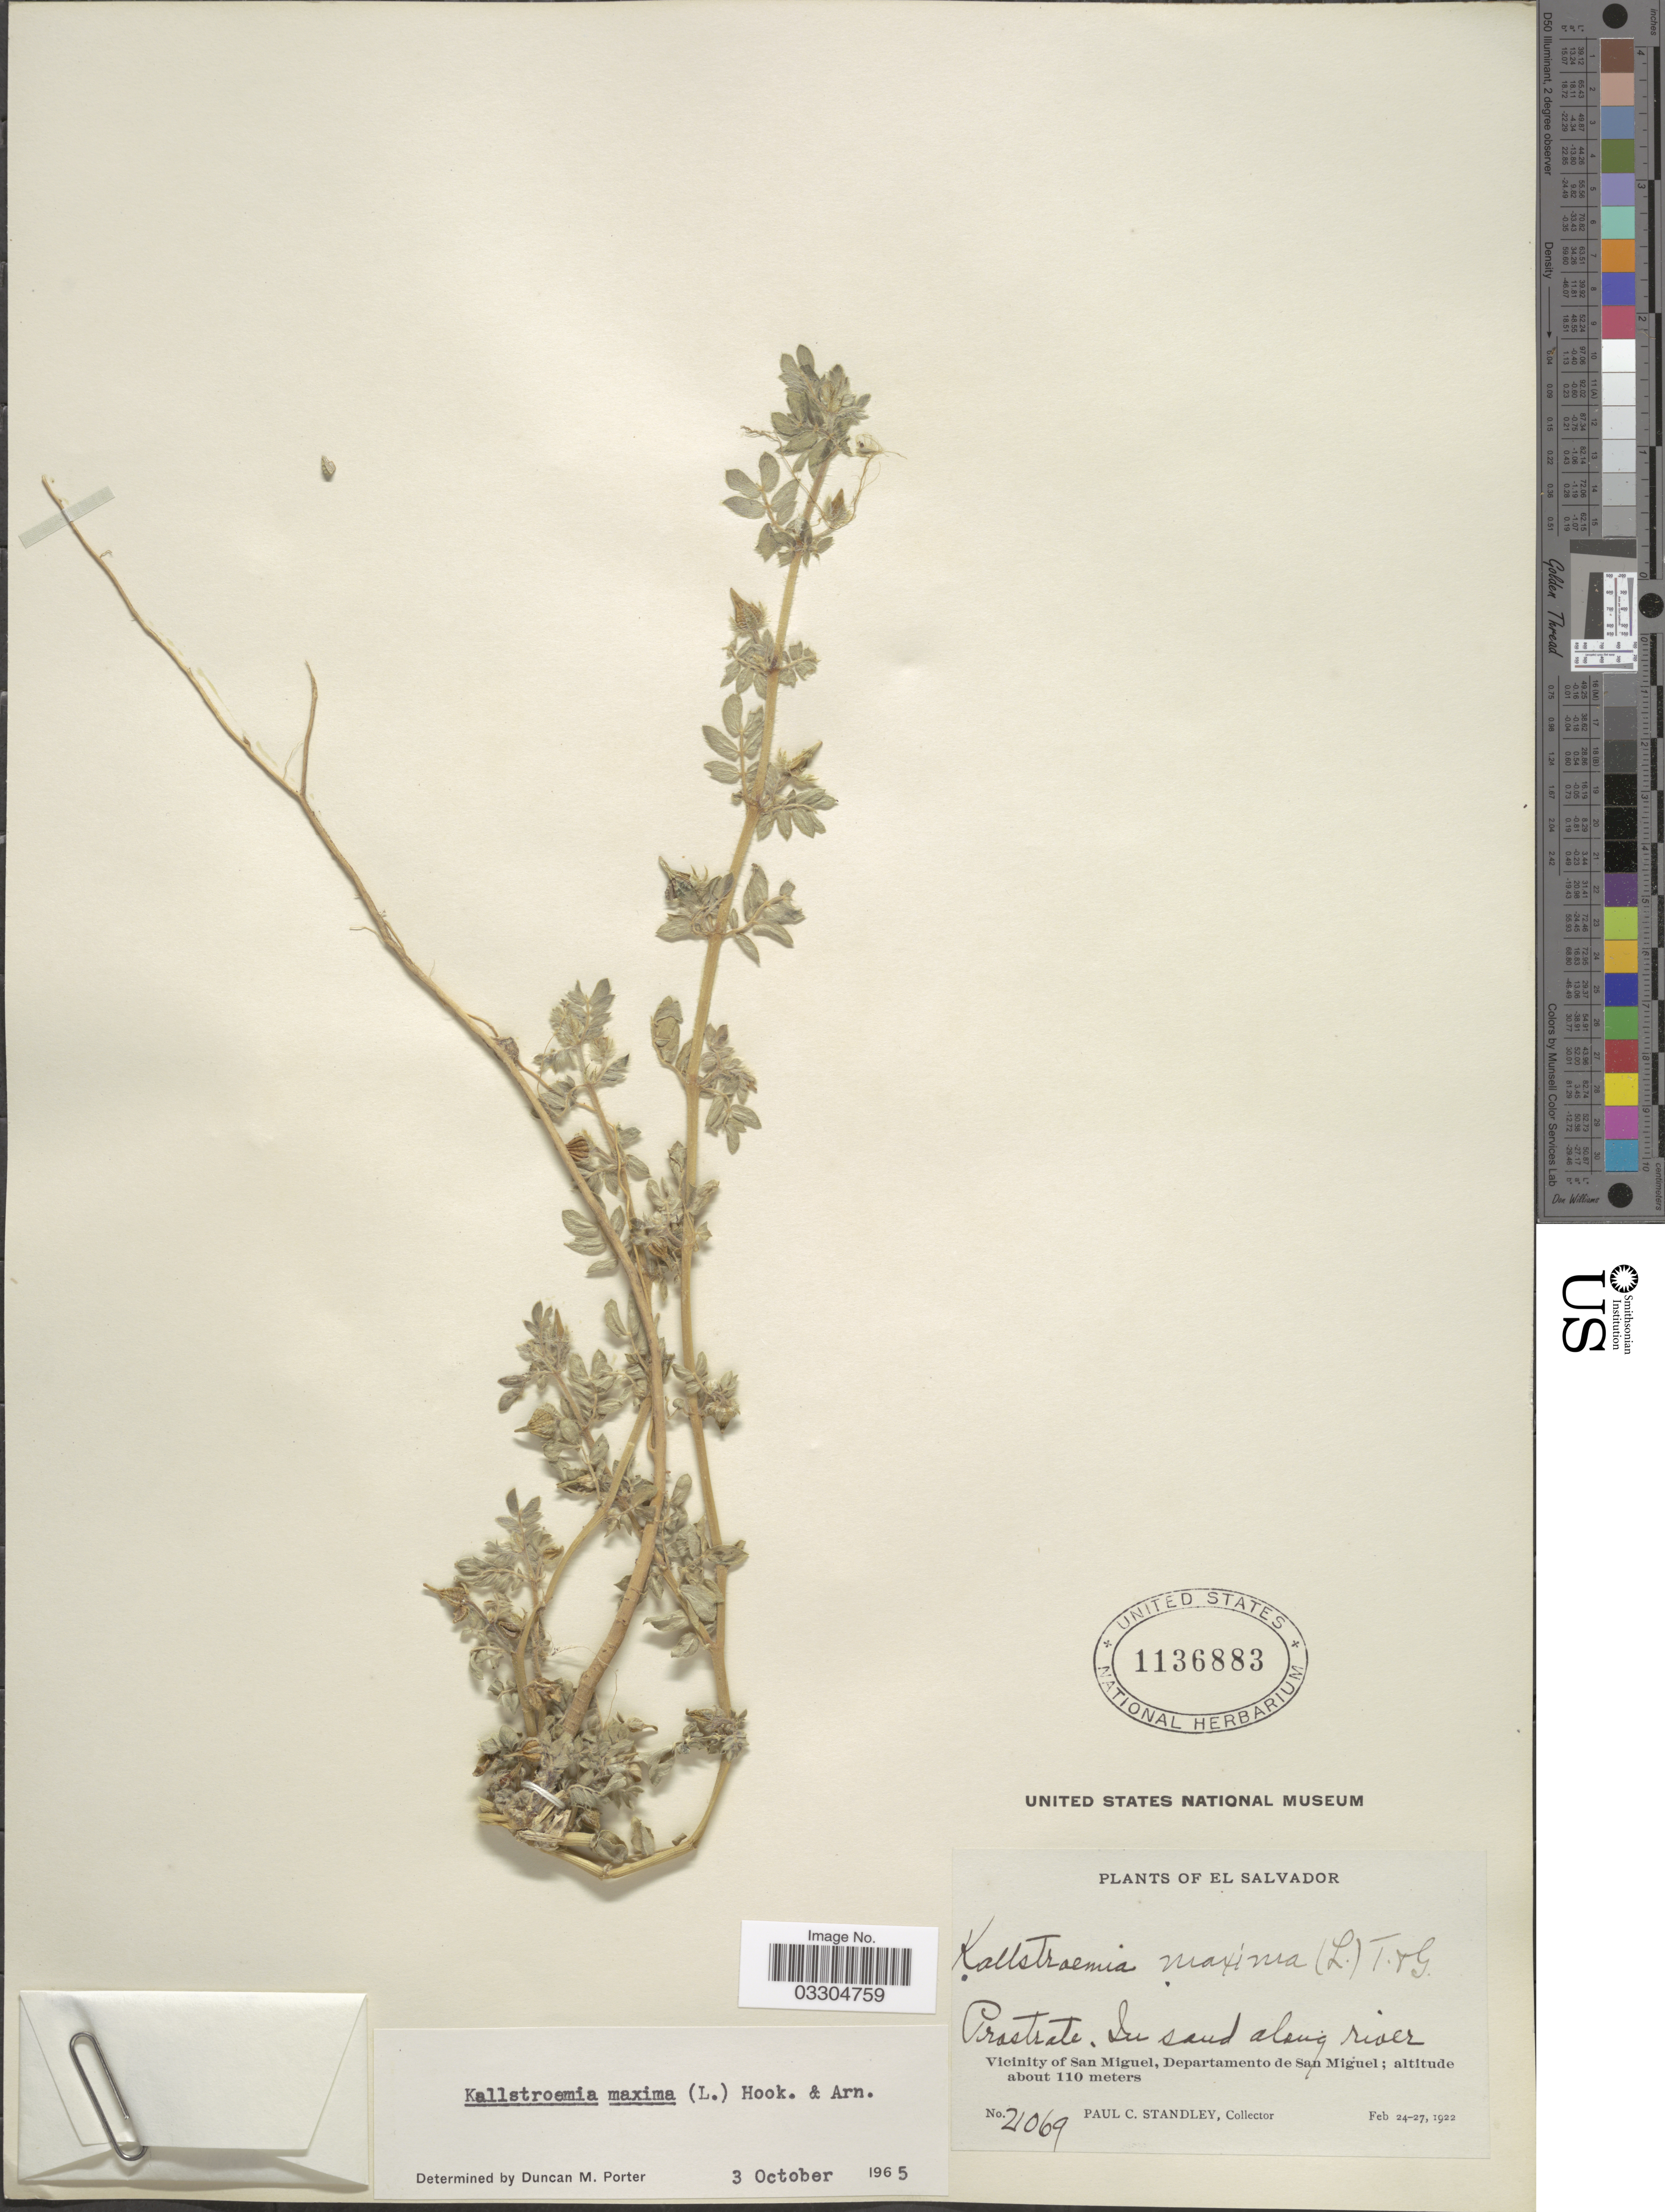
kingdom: Plantae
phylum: Tracheophyta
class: Magnoliopsida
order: Zygophyllales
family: Zygophyllaceae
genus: Kallstroemia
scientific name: Kallstroemia maxima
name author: (L.) Hook. & Arn.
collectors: P. C. Standley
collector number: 21069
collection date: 1922-02-24/1922-02-27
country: El Salvador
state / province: San Miguel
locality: Vicinity of San Miguel, Departamento de San Miguel.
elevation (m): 110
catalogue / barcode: US 1136883